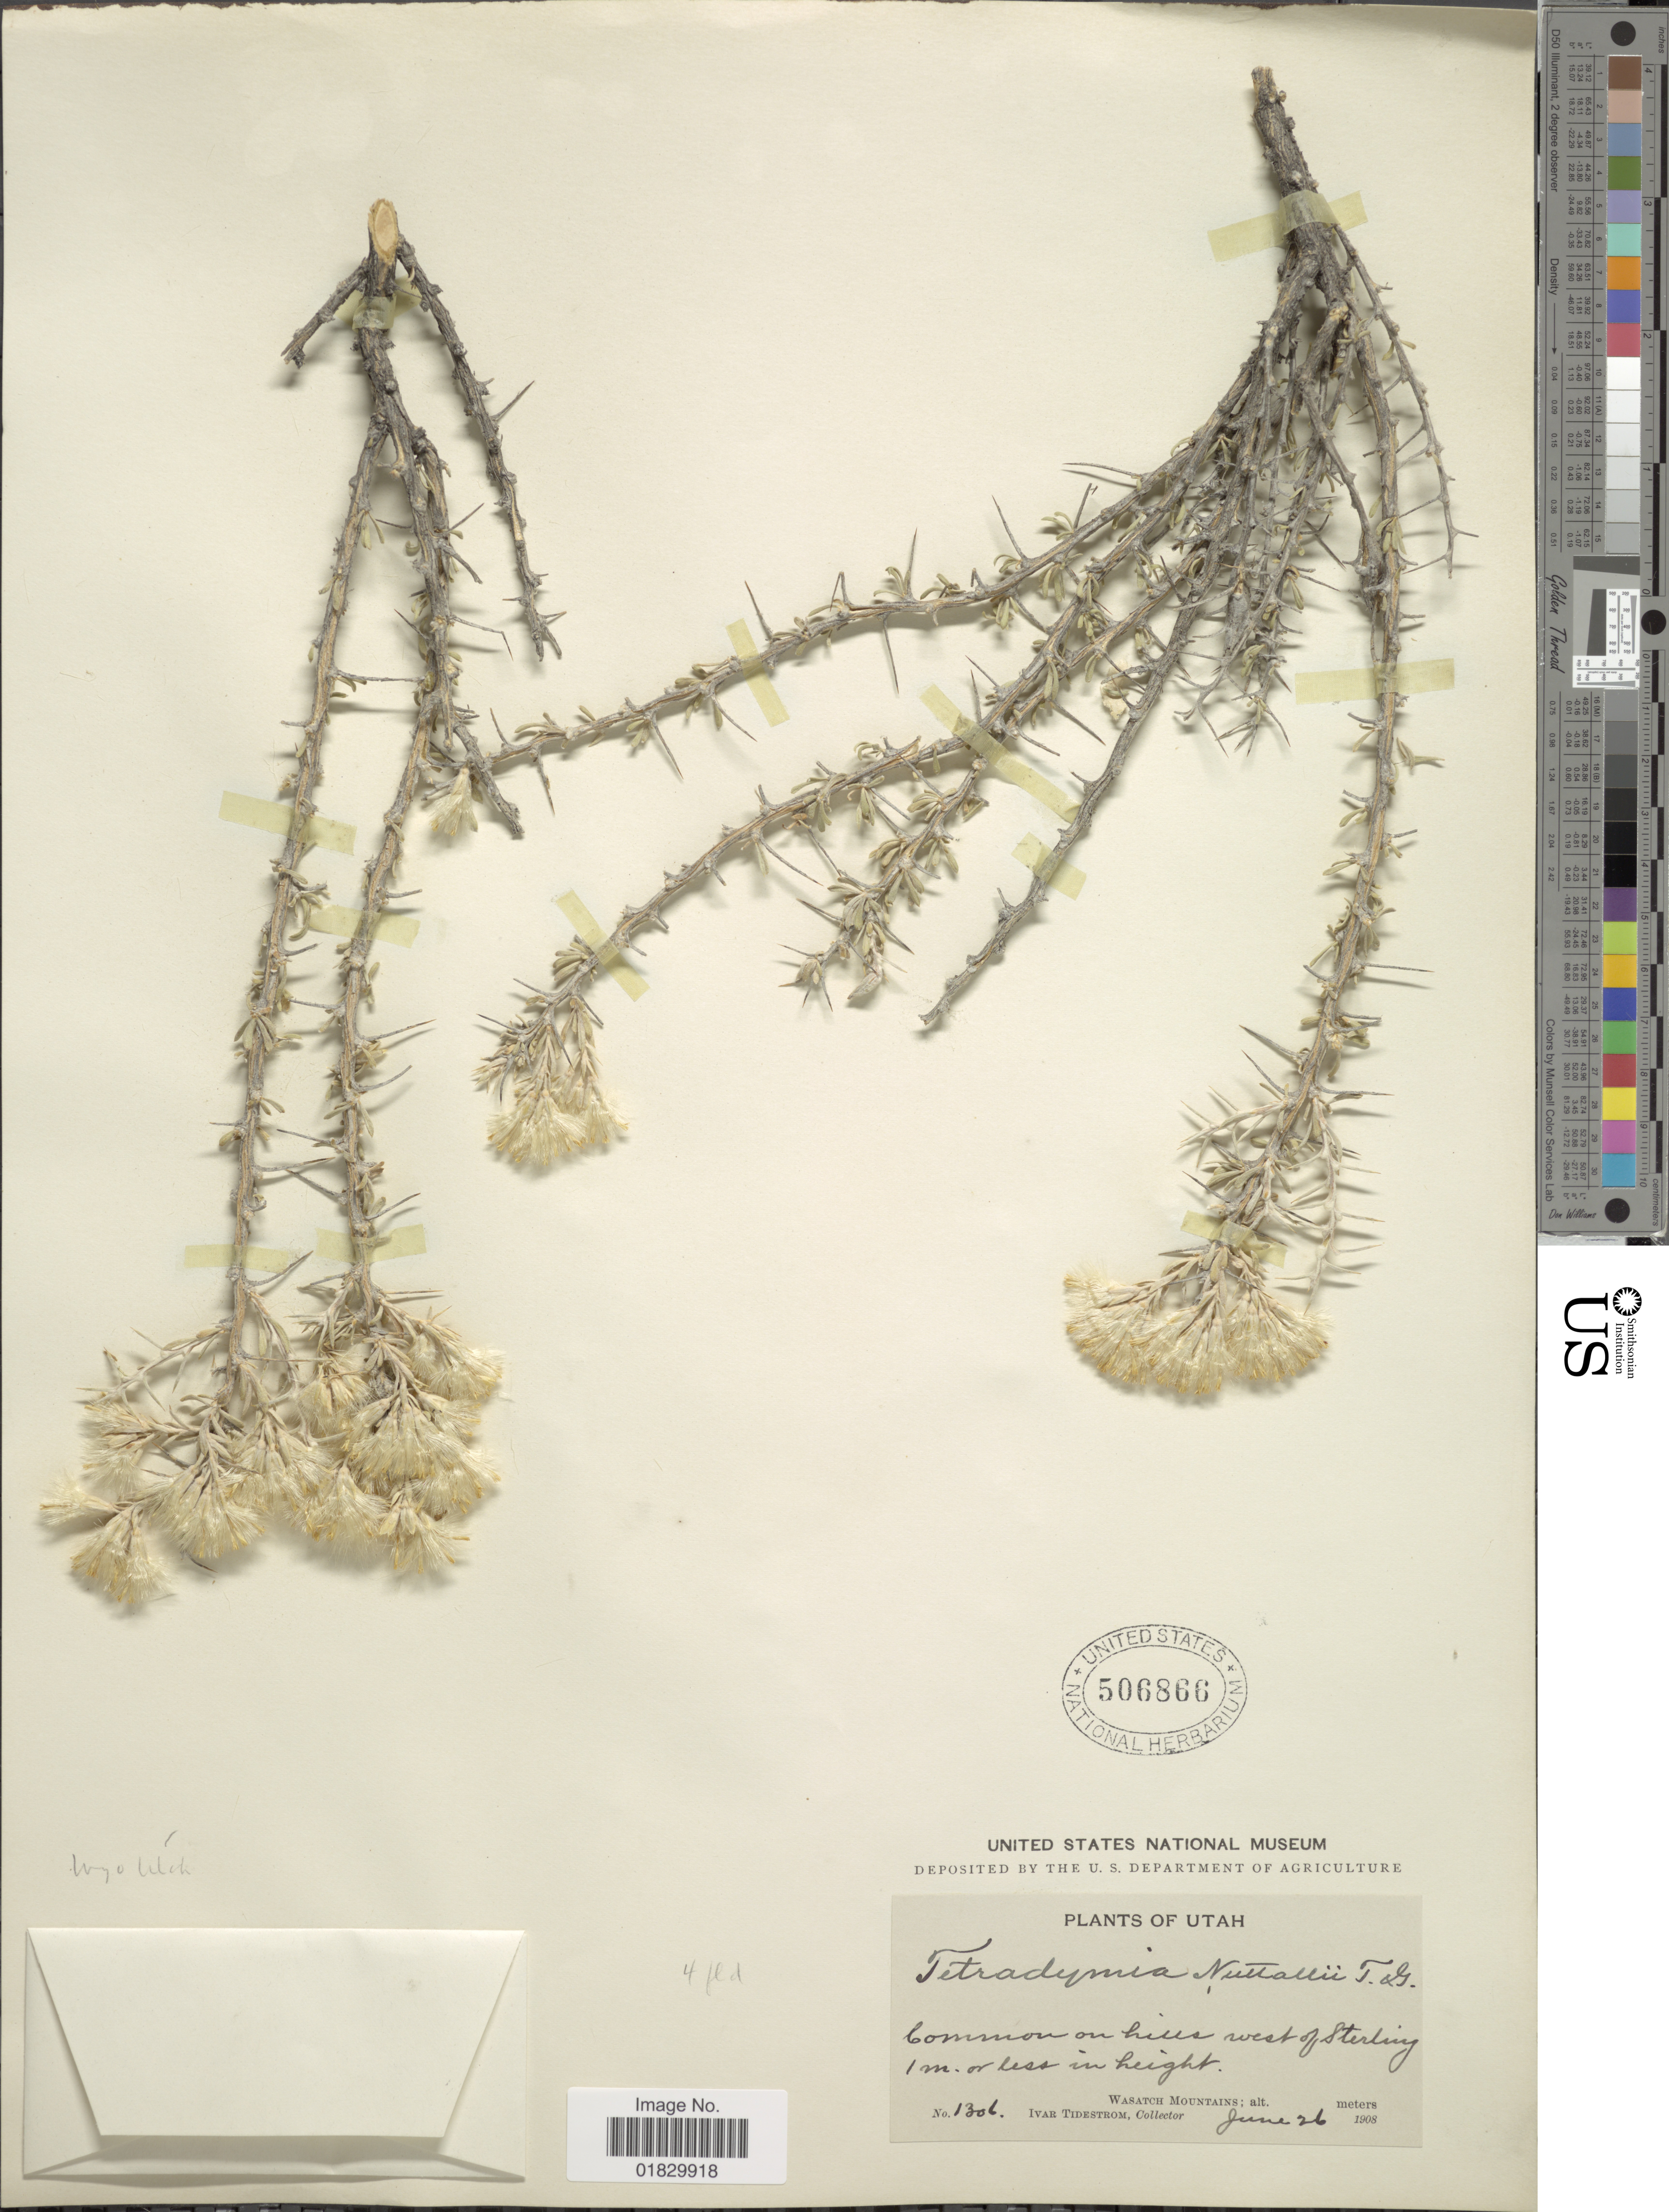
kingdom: Plantae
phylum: Tracheophyta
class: Magnoliopsida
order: Asterales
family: Asteraceae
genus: Tetradymia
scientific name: Tetradymia nuttallii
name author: Torr. & A. Gray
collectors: I. F. Tidestrom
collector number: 1306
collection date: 1908-06-26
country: United States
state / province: Utah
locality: Common on hills west of Sterling 1 m. or less in height, Wasatch Mountains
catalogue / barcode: US 506866